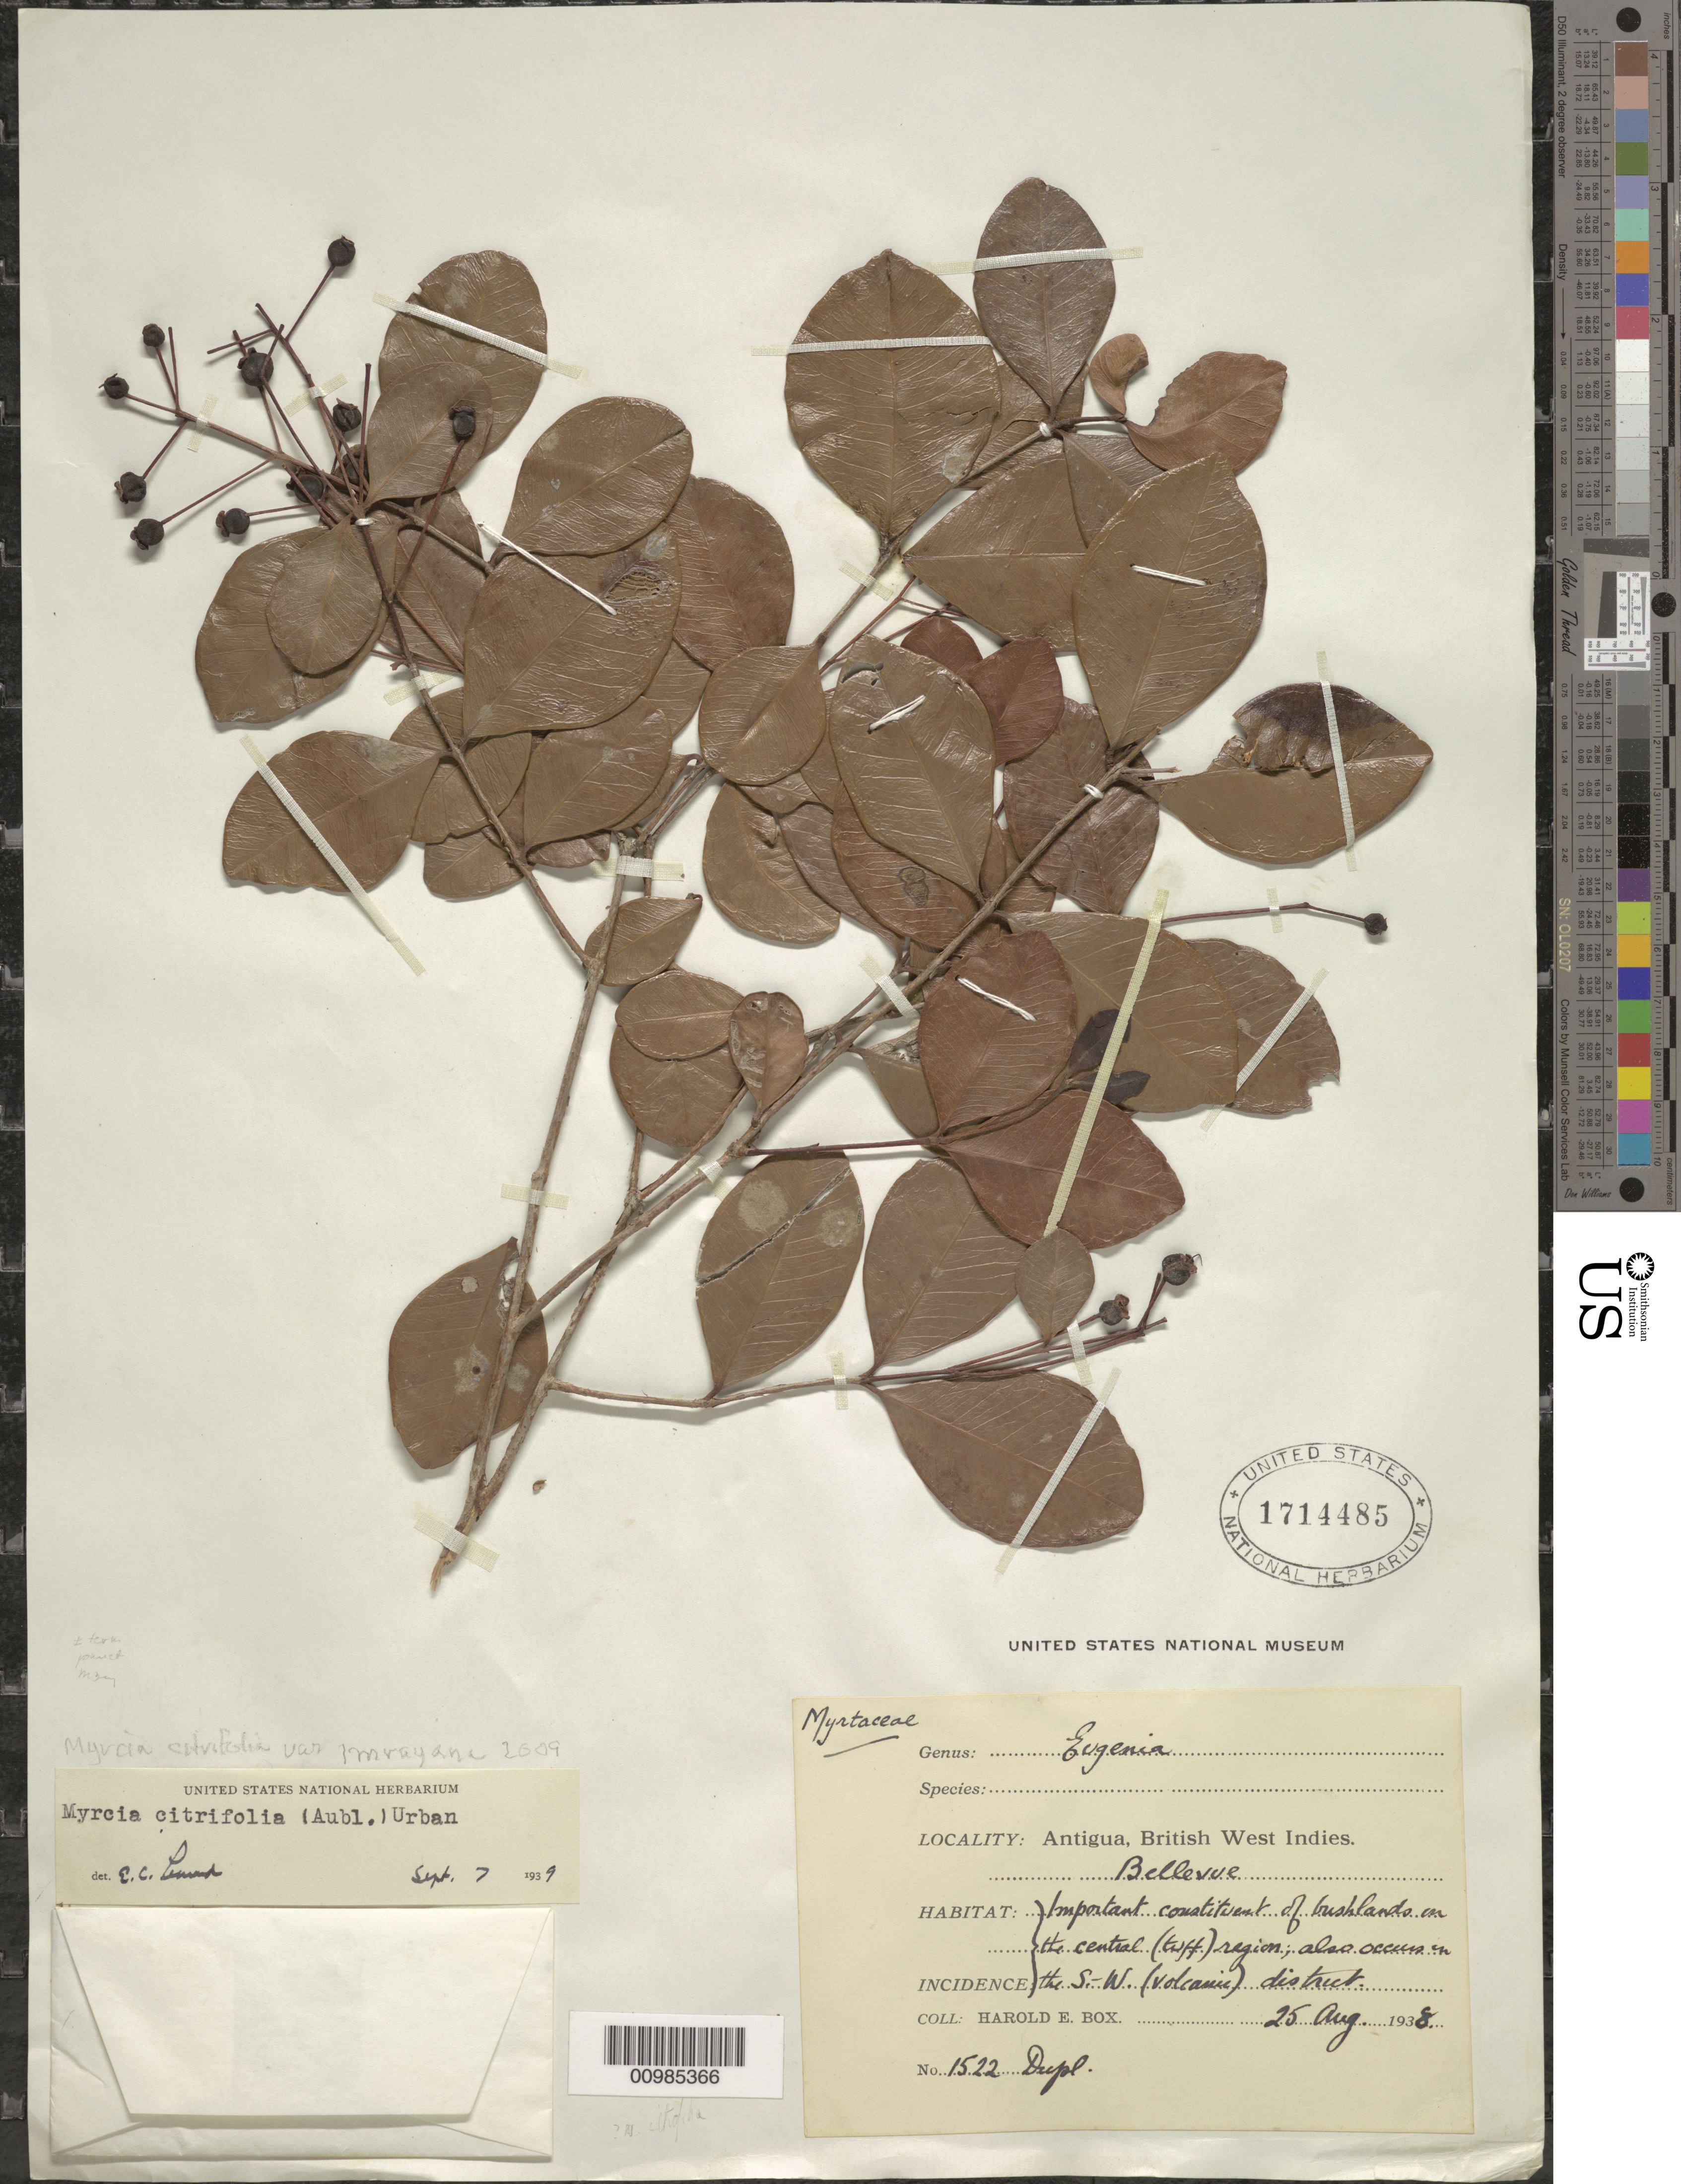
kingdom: Plantae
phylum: Tracheophyta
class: Magnoliopsida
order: Myrtales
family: Myrtaceae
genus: Myrcia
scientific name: Myrcia citrifolia var. imrayana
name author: (Griseb.) Stehlé & Quentin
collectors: H. E. Box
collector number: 1522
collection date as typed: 25 Aug 1938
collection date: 1938-08-25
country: Antigua and Barbuda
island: Antigua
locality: Bellevue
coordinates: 0 N, 0 E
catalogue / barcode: US 1714485